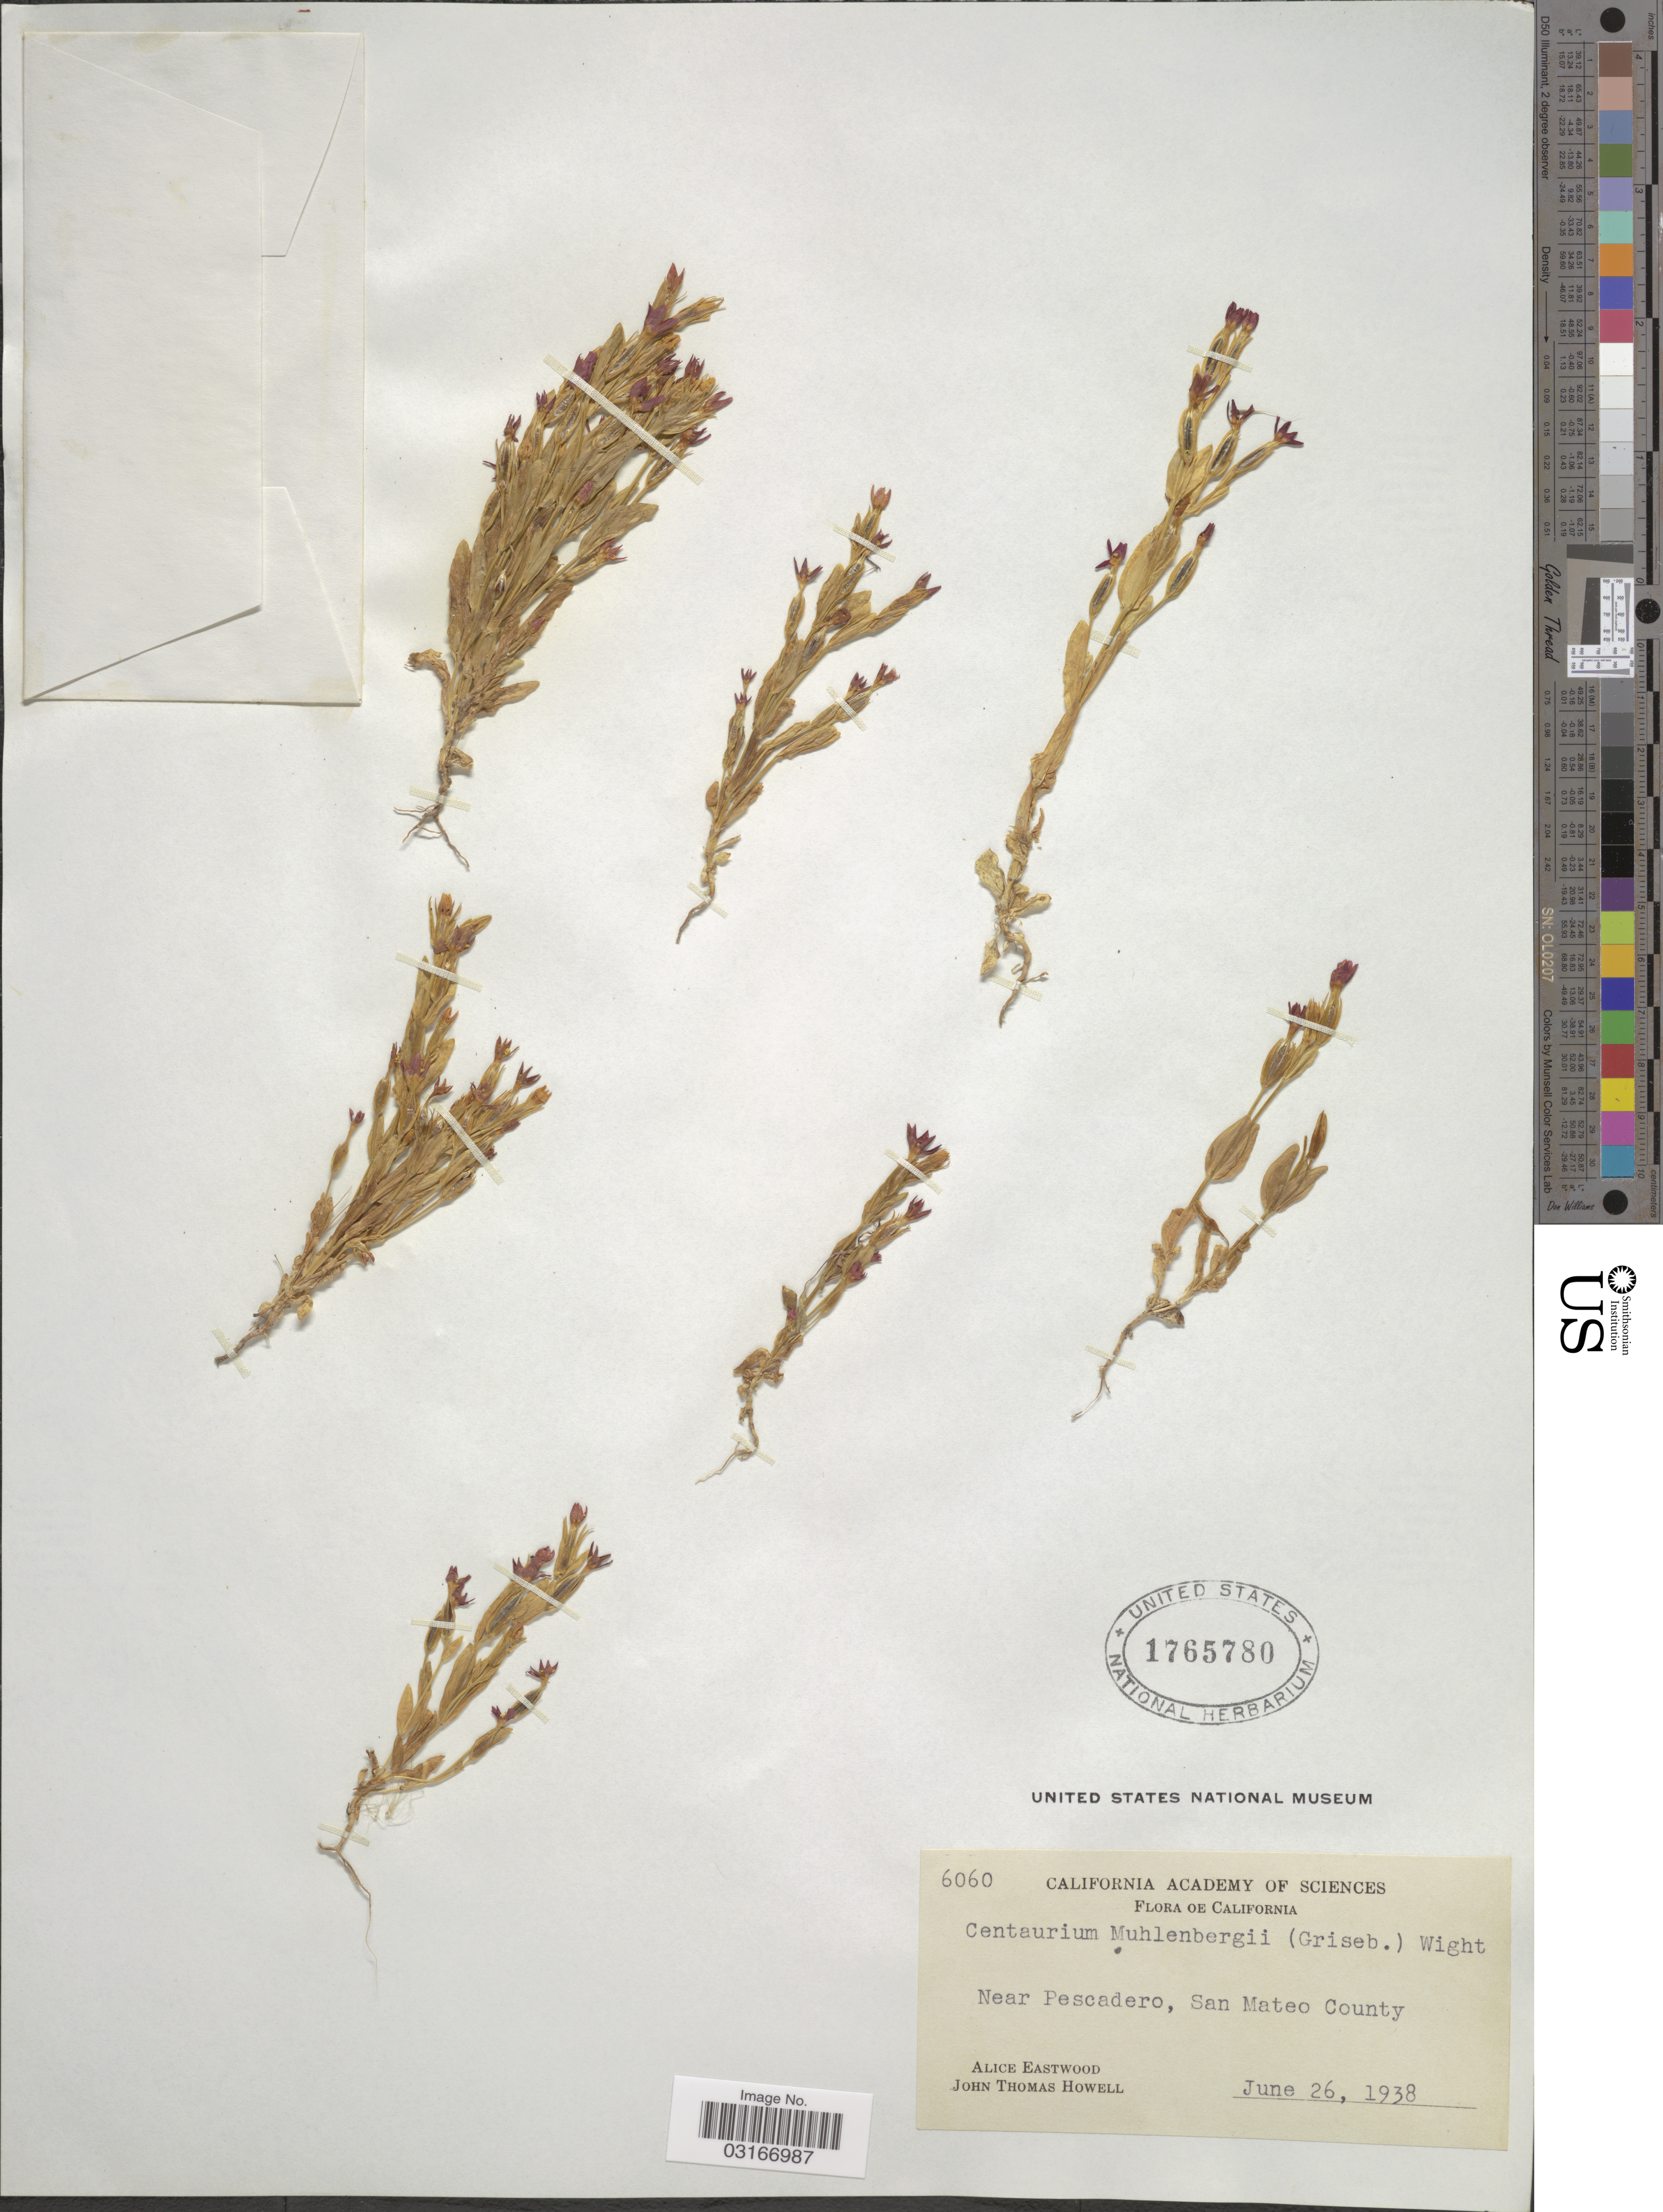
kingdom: Plantae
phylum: Tracheophyta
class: Magnoliopsida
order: Gentianales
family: Gentianaceae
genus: Centaurium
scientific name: Centaurium muehlenbergii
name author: (Griseb.) W. Wight ex Piper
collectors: A. Eastwood & J. T. Howell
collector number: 6060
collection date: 1938-06-26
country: United States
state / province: California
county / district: San Mateo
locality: Near Pescadero, San Mateo County.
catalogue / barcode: US 1765780